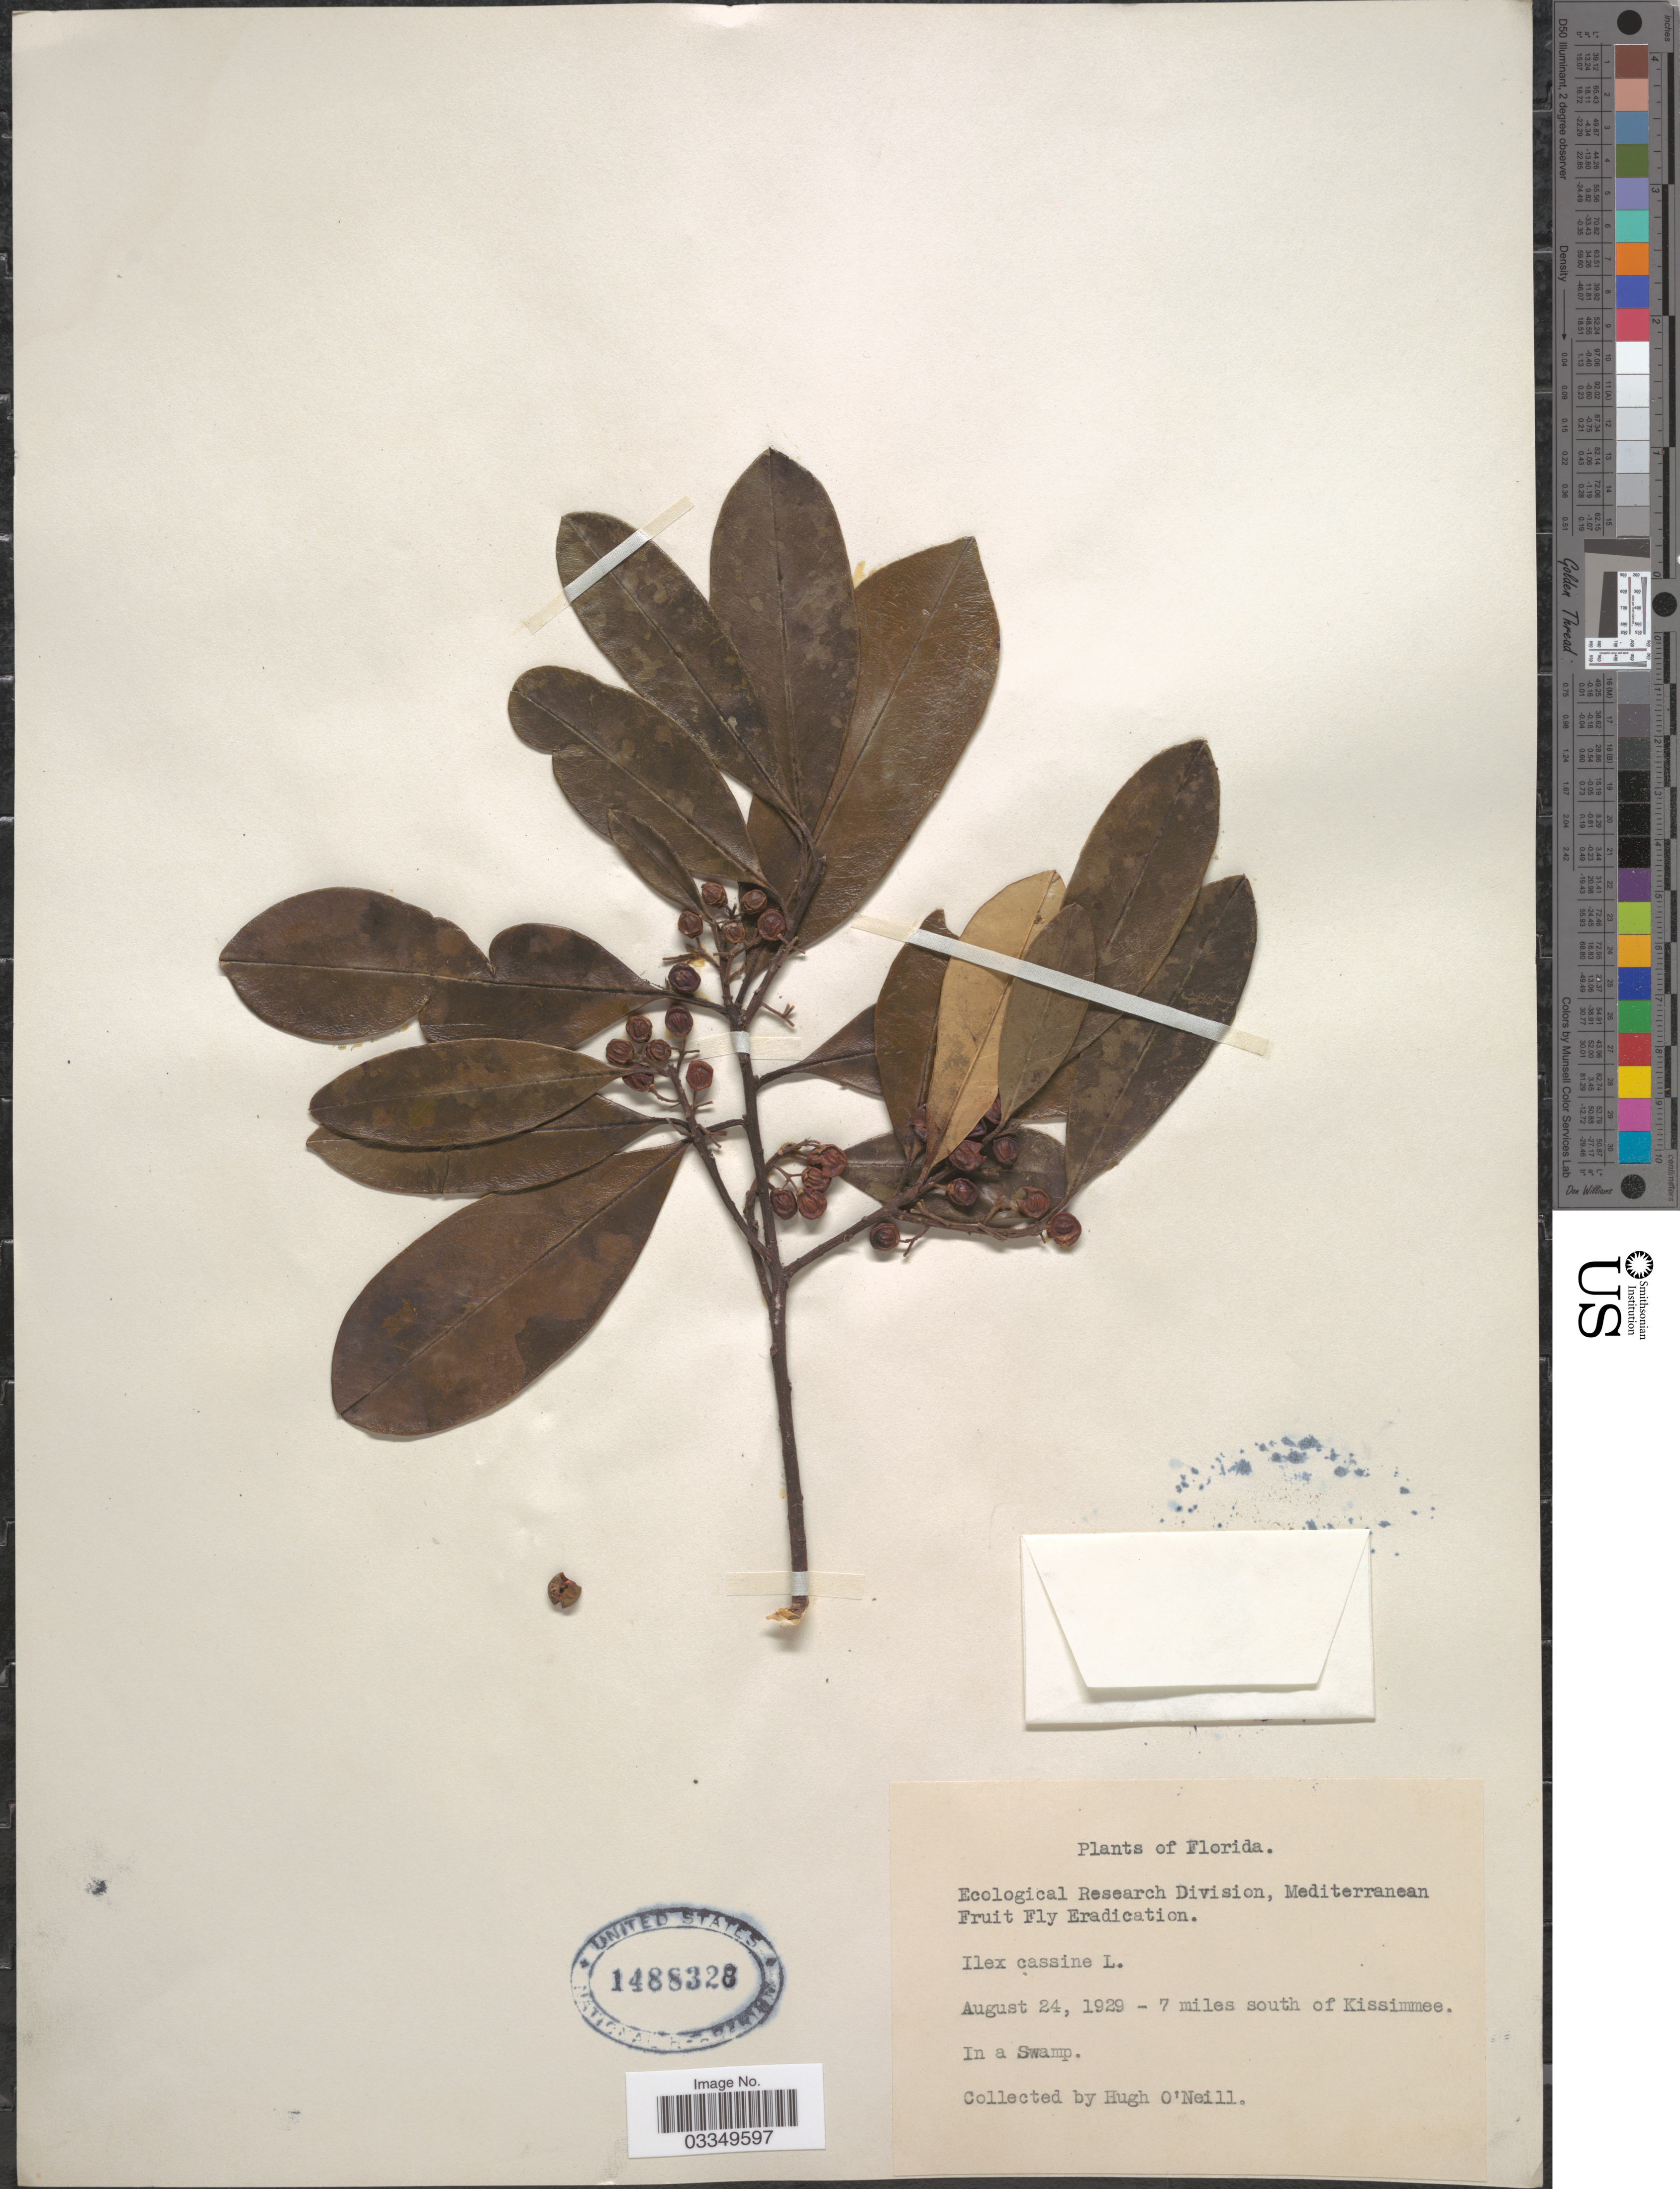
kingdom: Plantae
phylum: Tracheophyta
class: Magnoliopsida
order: Aquifoliales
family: Aquifoliaceae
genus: Ilex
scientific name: Ilex cassine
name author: L.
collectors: H. O'Neill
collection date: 1929-08-24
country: United States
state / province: Florida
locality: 7 miles south of Kissimmee.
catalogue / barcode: US 1488328